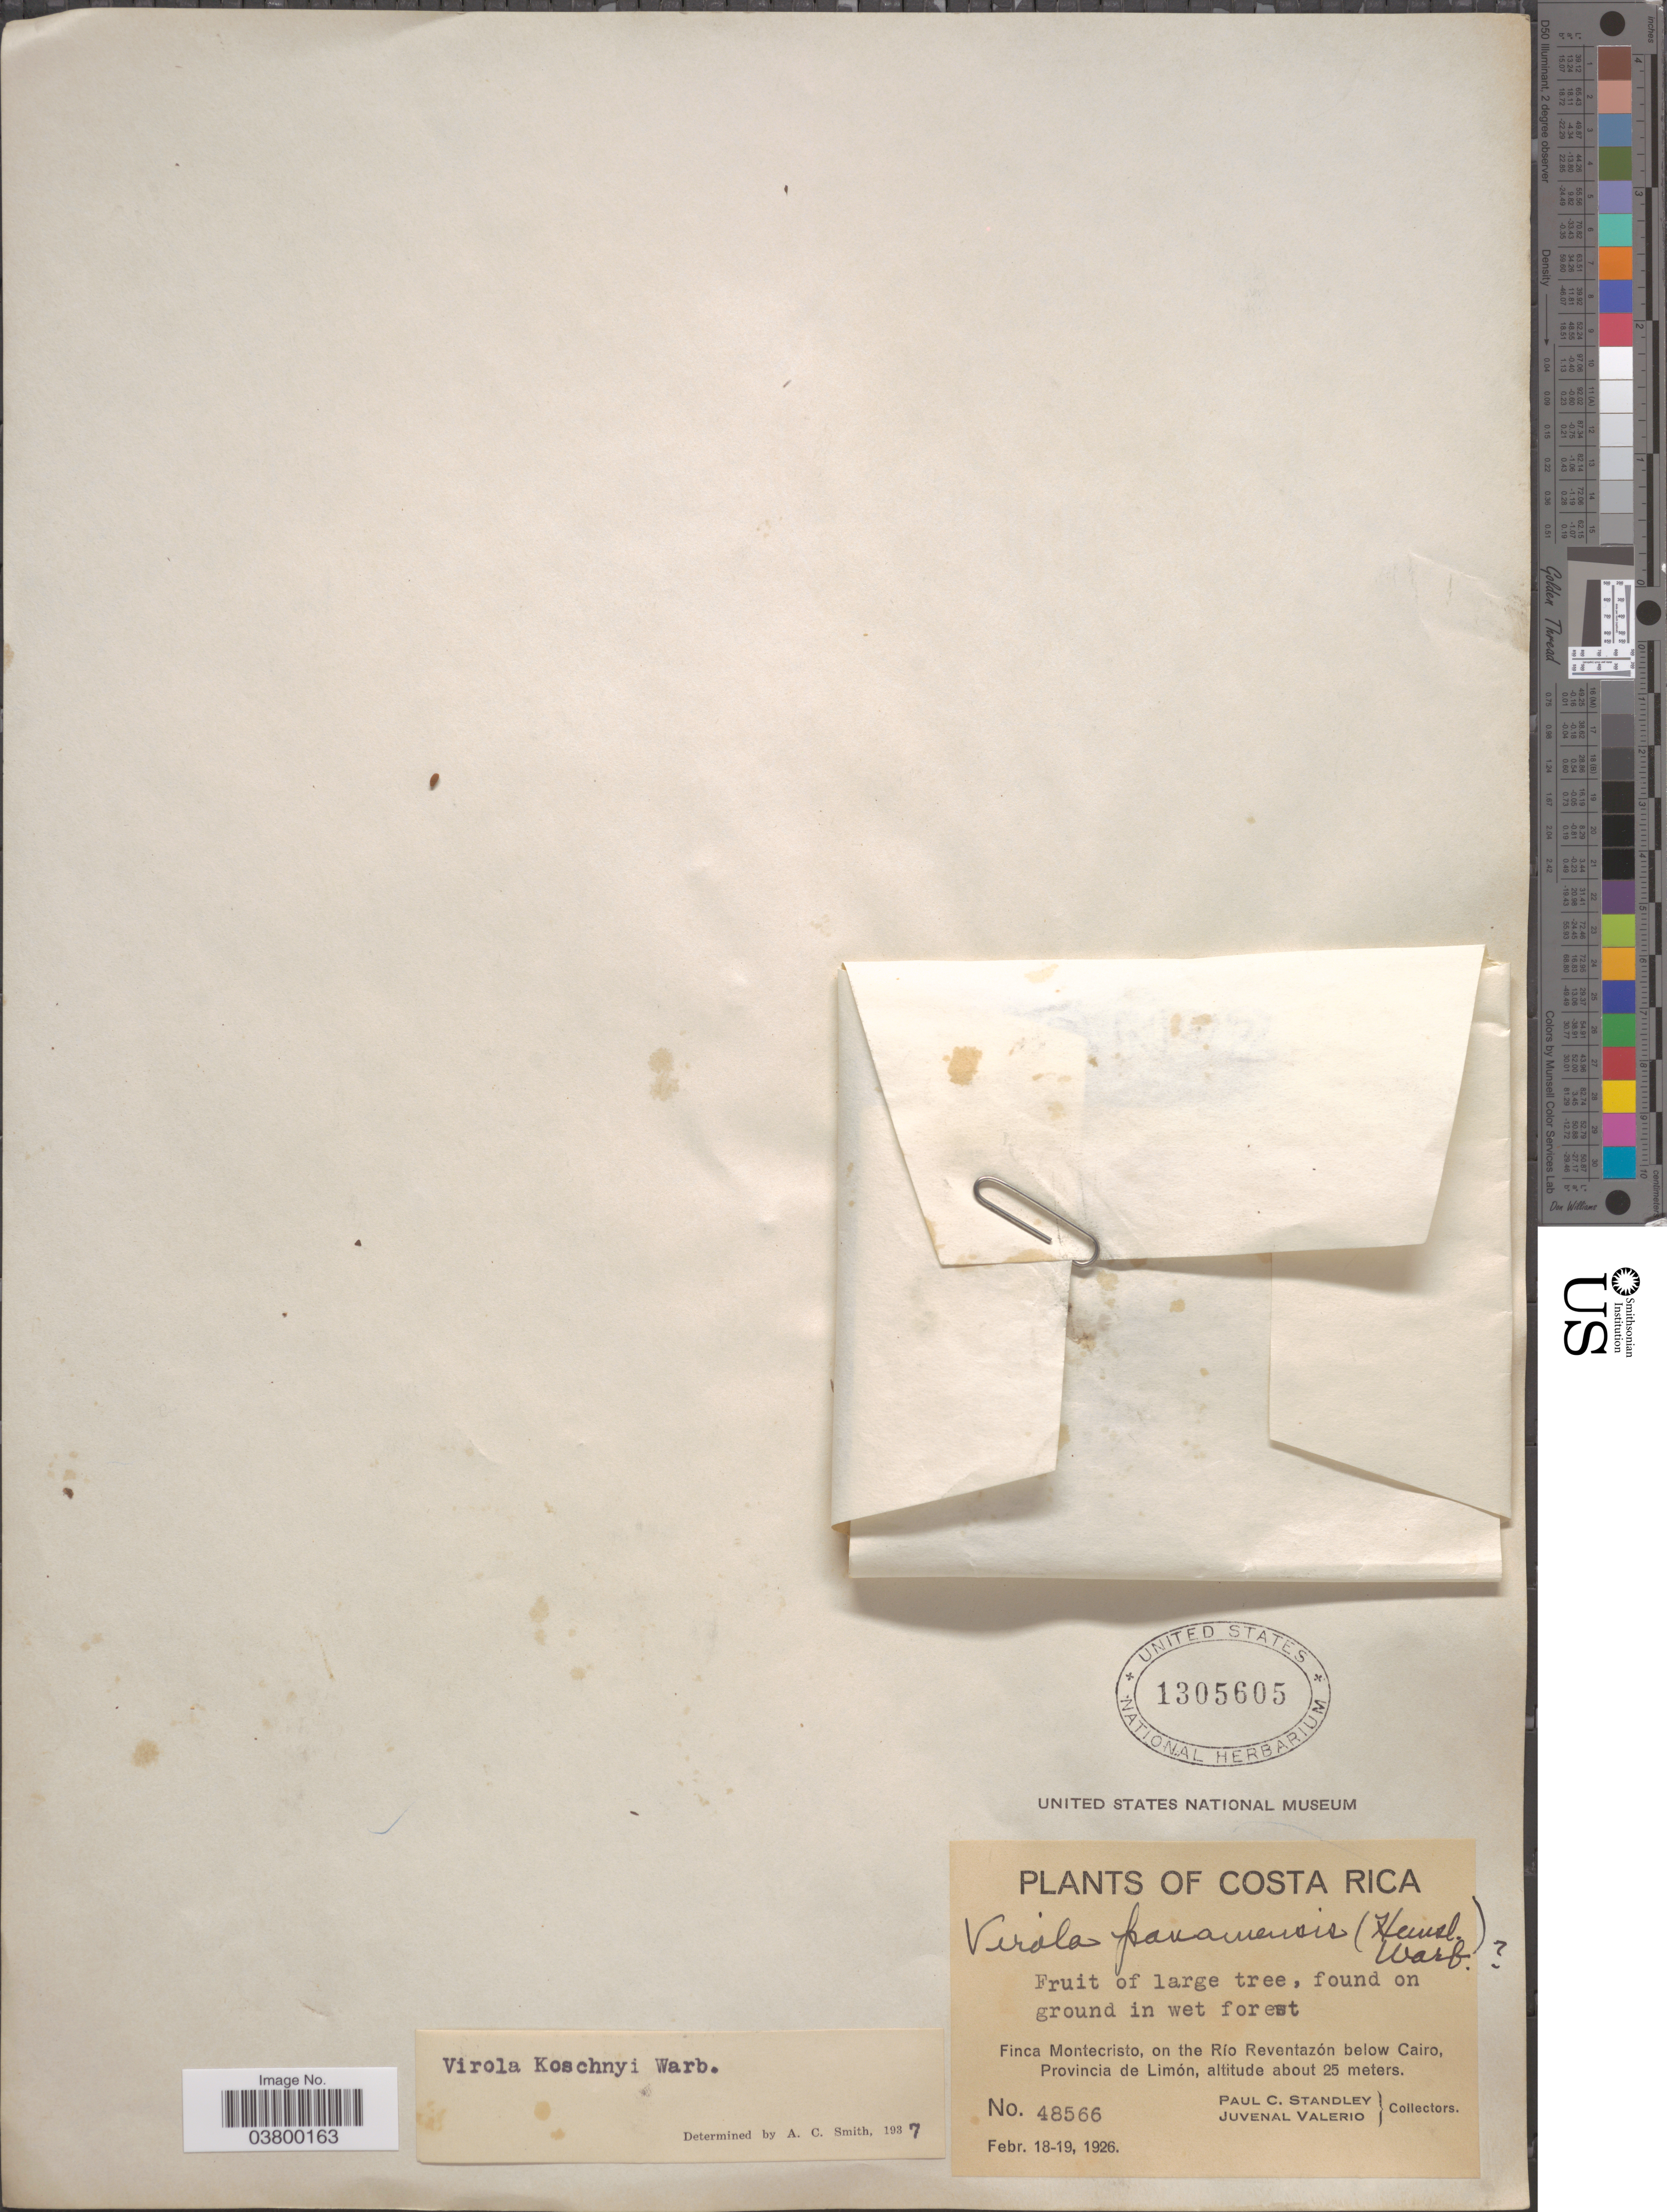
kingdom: Plantae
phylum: Tracheophyta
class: Magnoliopsida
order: Magnoliales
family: Myristicaceae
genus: Virola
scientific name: Virola koschnyi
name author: Warb.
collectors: P. C. Standley & J. Valerio R.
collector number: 48566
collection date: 1926-02-18/1926-02-19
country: Costa Rica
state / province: Limón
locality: Finca Montecristo, on the Río Reventazón below Cairo.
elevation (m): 25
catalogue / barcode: US 1305605